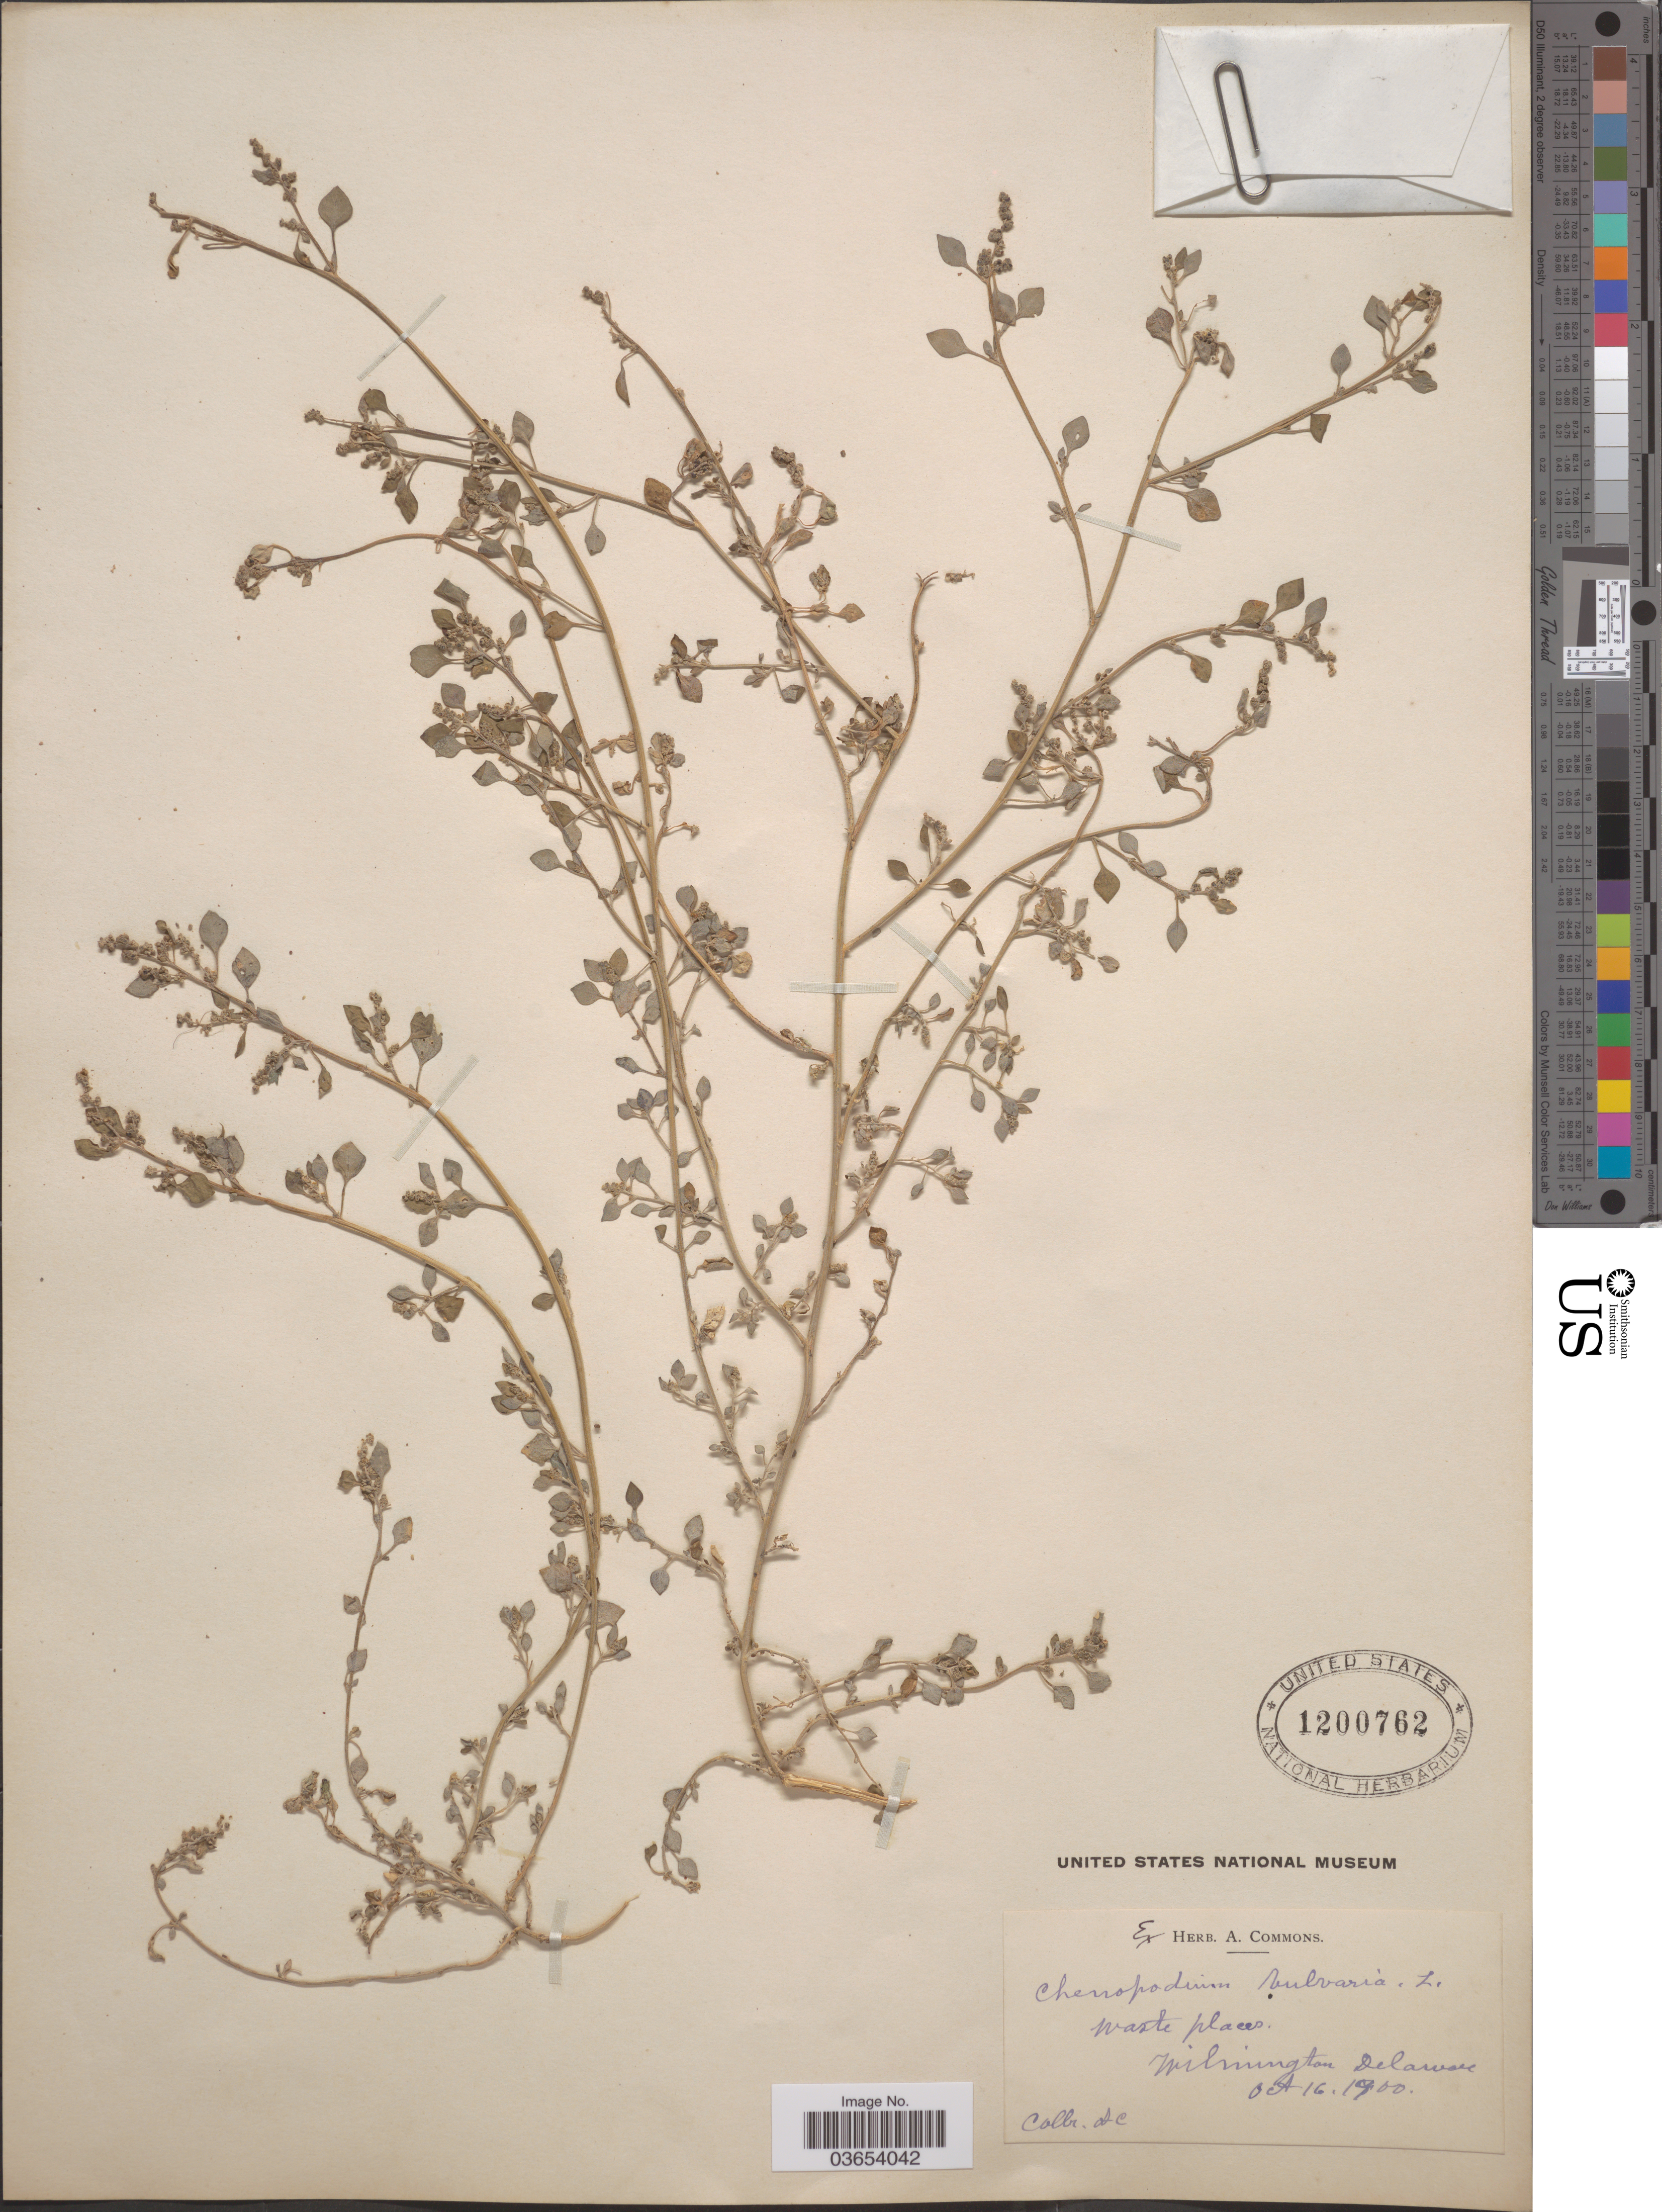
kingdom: Plantae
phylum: Tracheophyta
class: Magnoliopsida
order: Caryophyllales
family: Amaranthaceae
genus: Chenopodium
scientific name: Chenopodium vulvaria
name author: L.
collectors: A. Commons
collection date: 1900-10-16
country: United States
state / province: Delaware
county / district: New Castle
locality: Wilmington.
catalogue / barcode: US 1200762